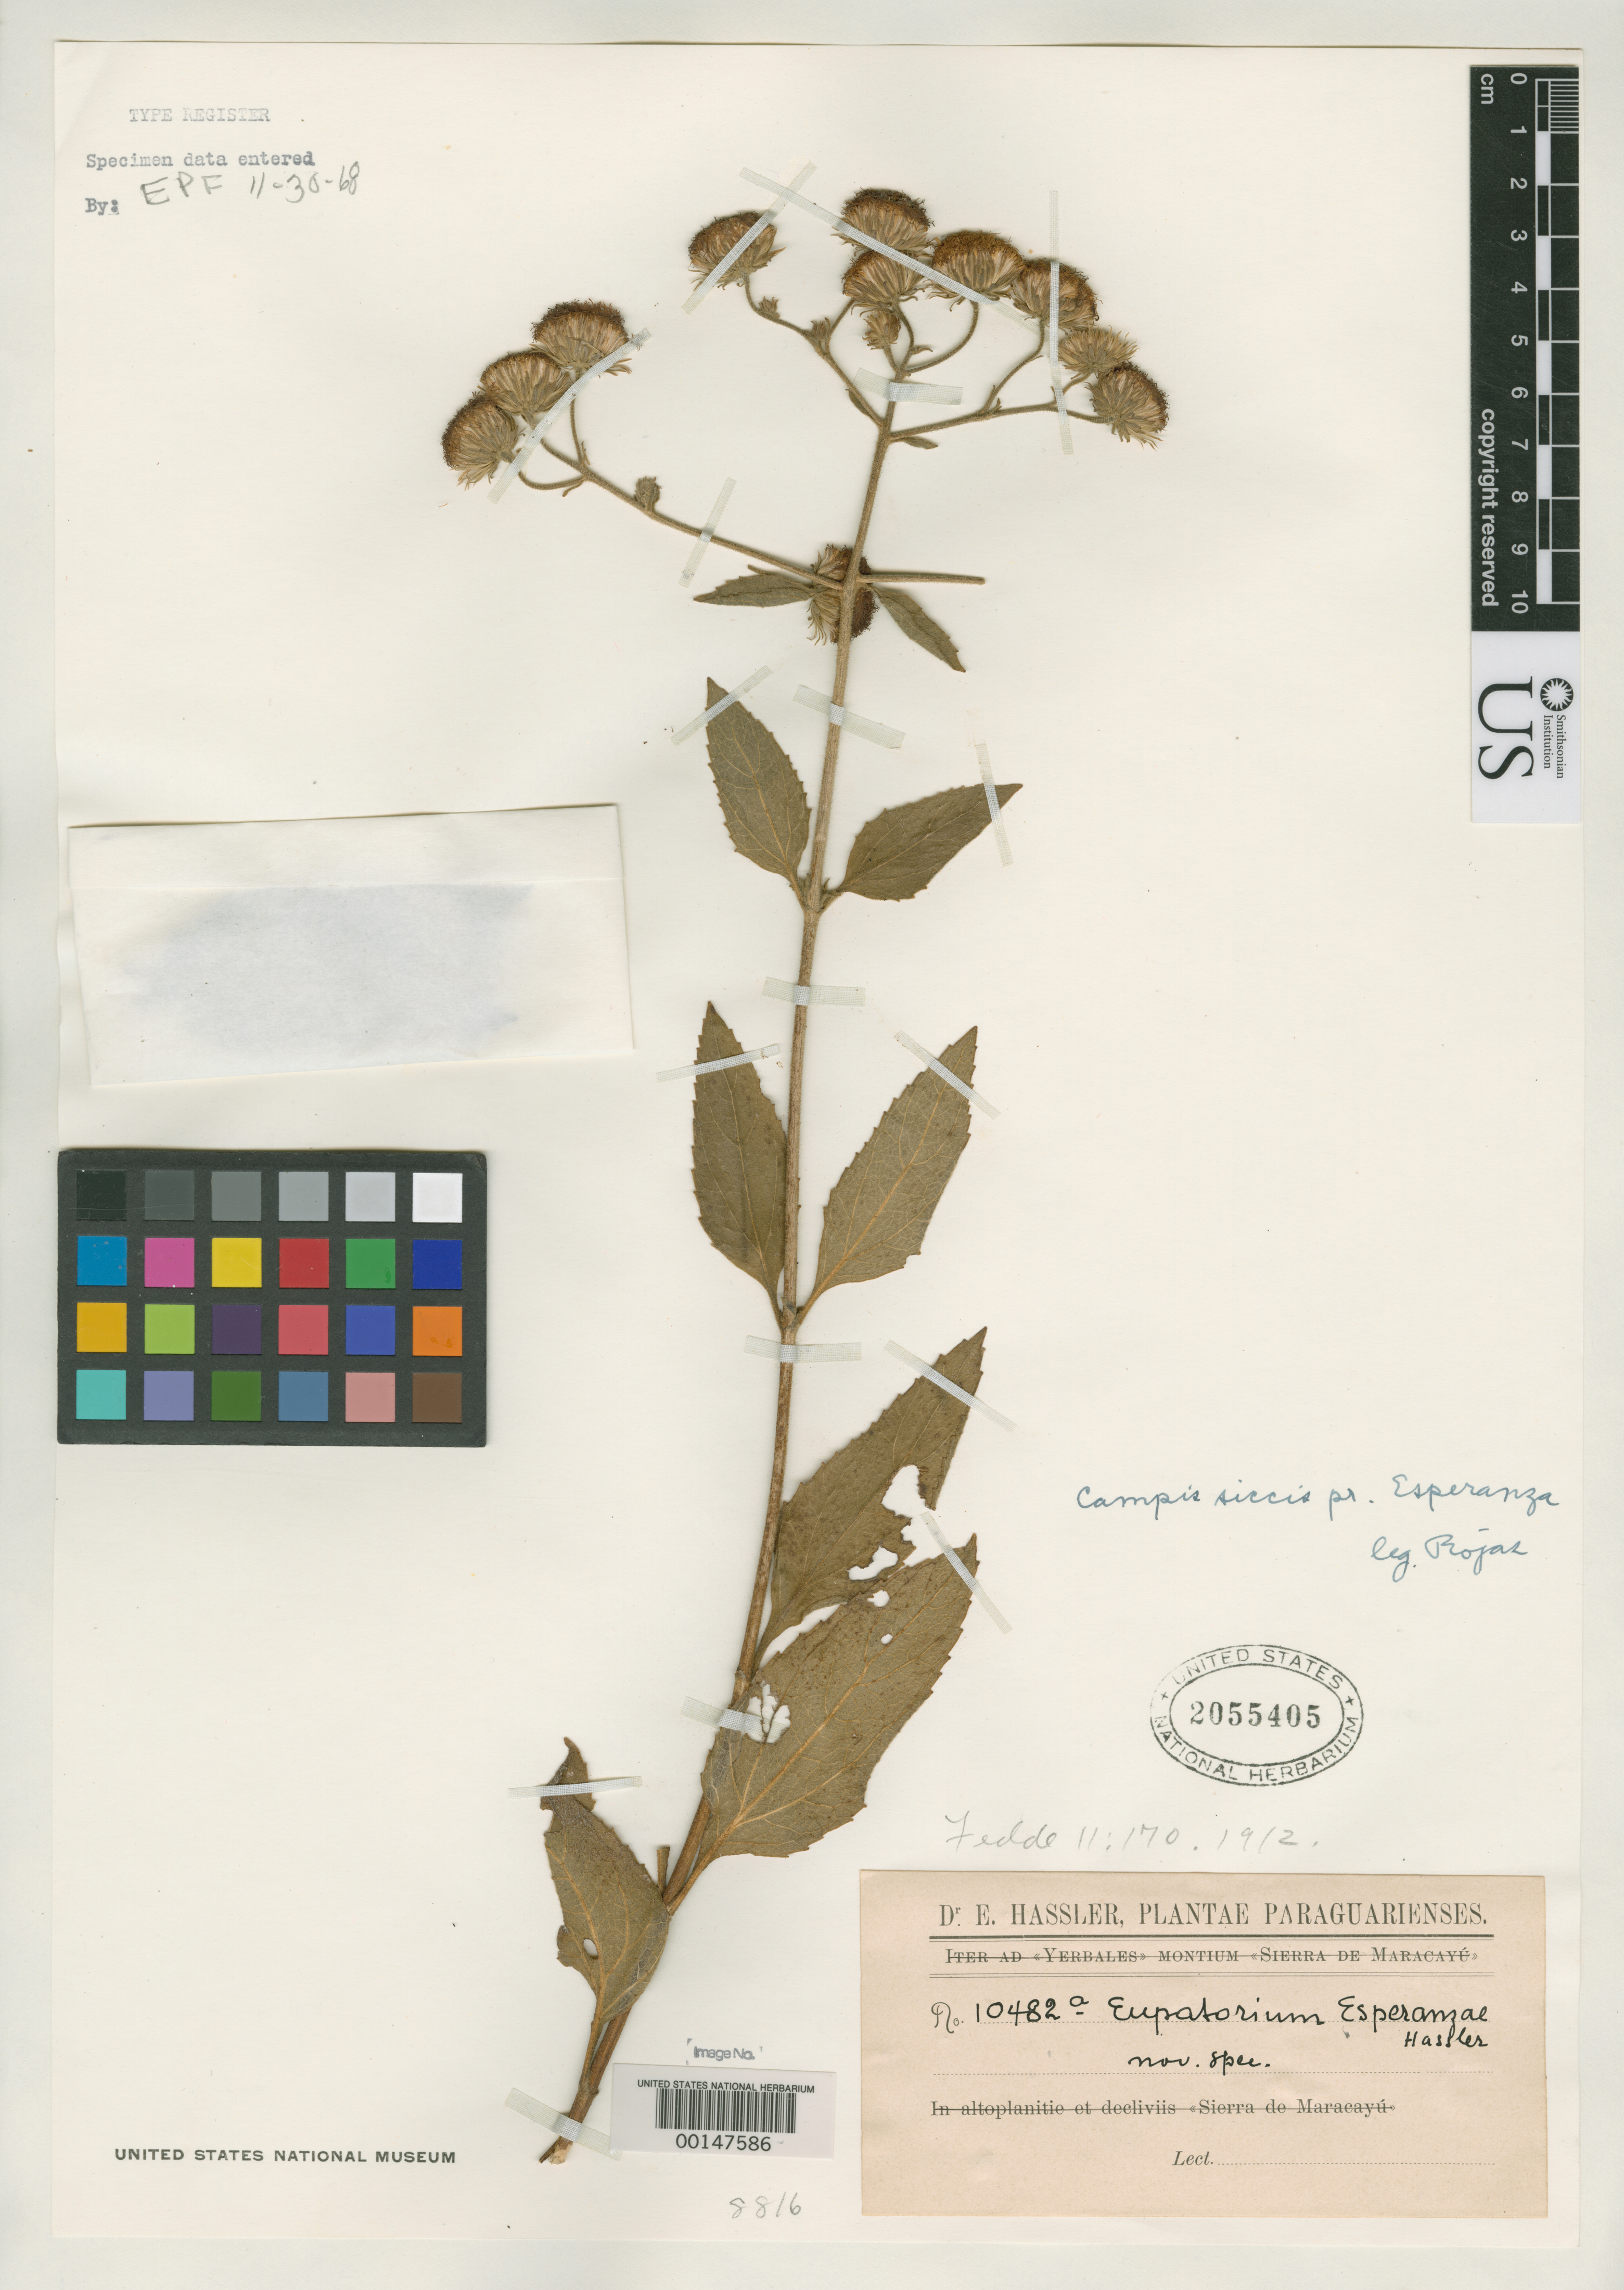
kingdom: Plantae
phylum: Tracheophyta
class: Magnoliopsida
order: Asterales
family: Asteraceae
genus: Eupatorium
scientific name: Eupatorium esperanzae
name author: Hassl.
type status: Isotype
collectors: T. Rojas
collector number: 104820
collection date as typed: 1912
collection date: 1912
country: Paraguay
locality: Sierra de Maracayu.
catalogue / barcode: US 2055405